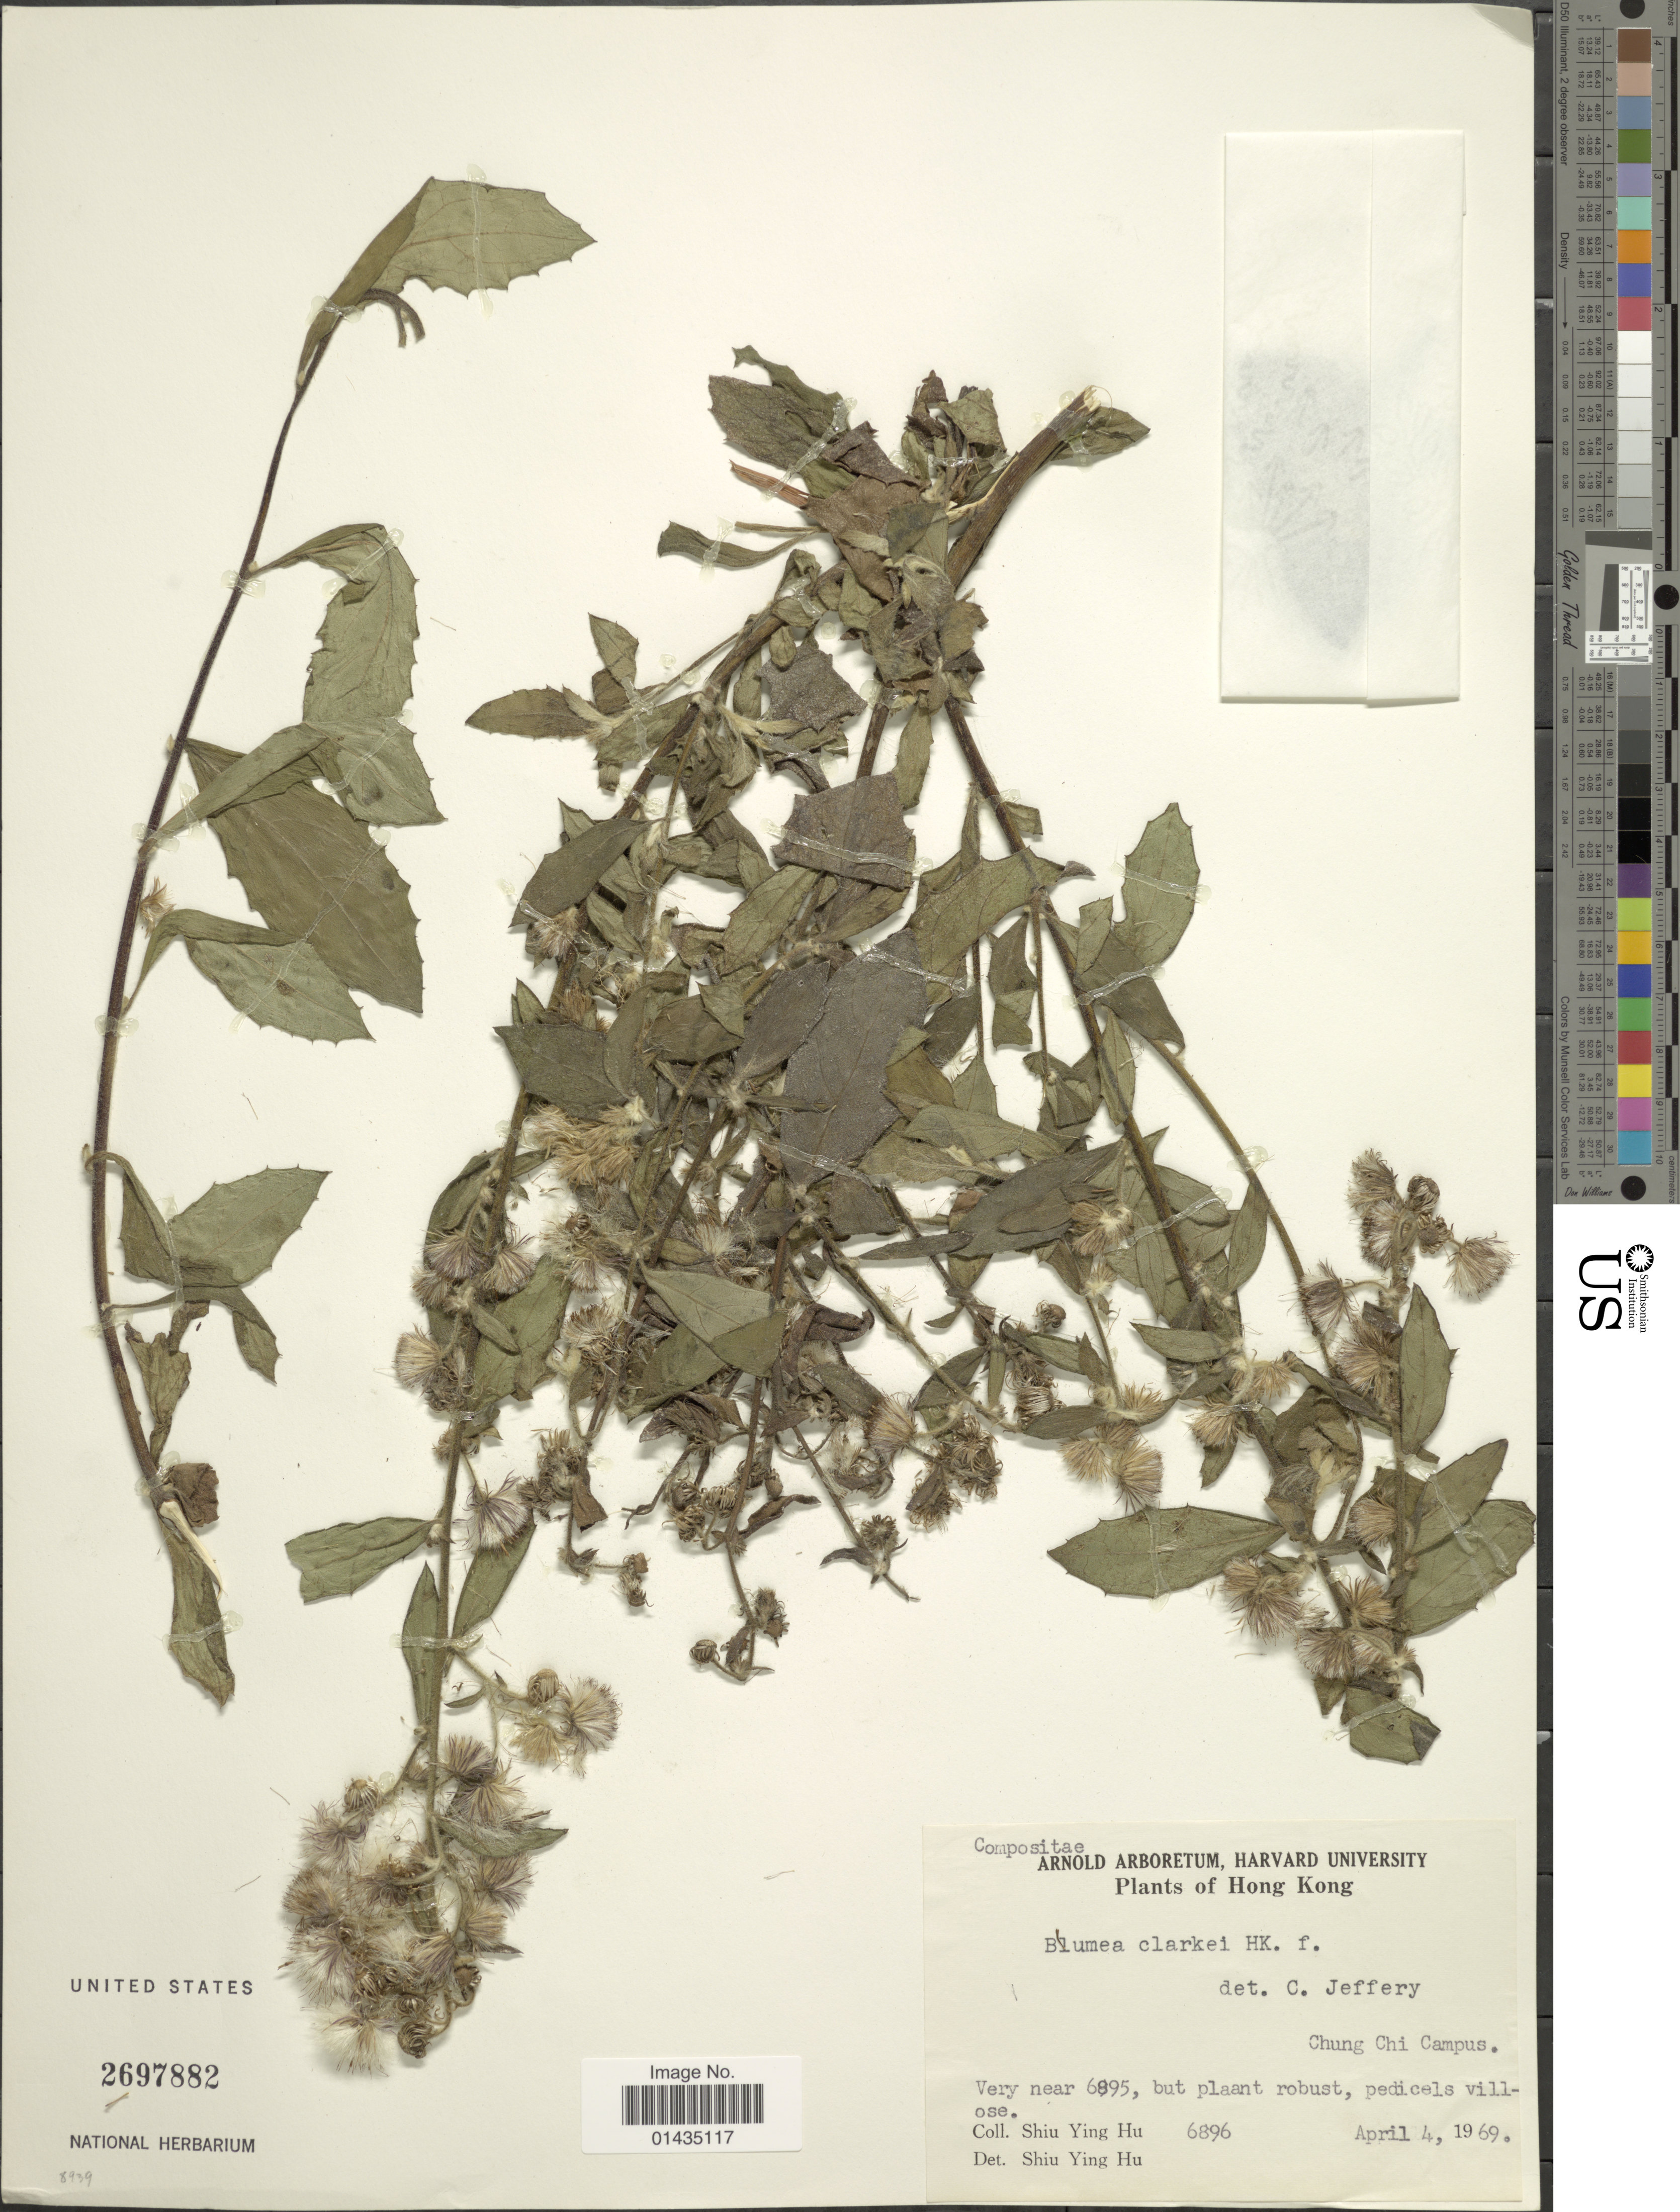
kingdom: Plantae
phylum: Tracheophyta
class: Magnoliopsida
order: Asterales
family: Asteraceae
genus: Blumea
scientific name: Blumea clarkei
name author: Hook. f.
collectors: S. Y. Hu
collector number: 6896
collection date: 1969-04-04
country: China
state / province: Hong Kong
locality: Chung Chi Campus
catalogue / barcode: US 2697882